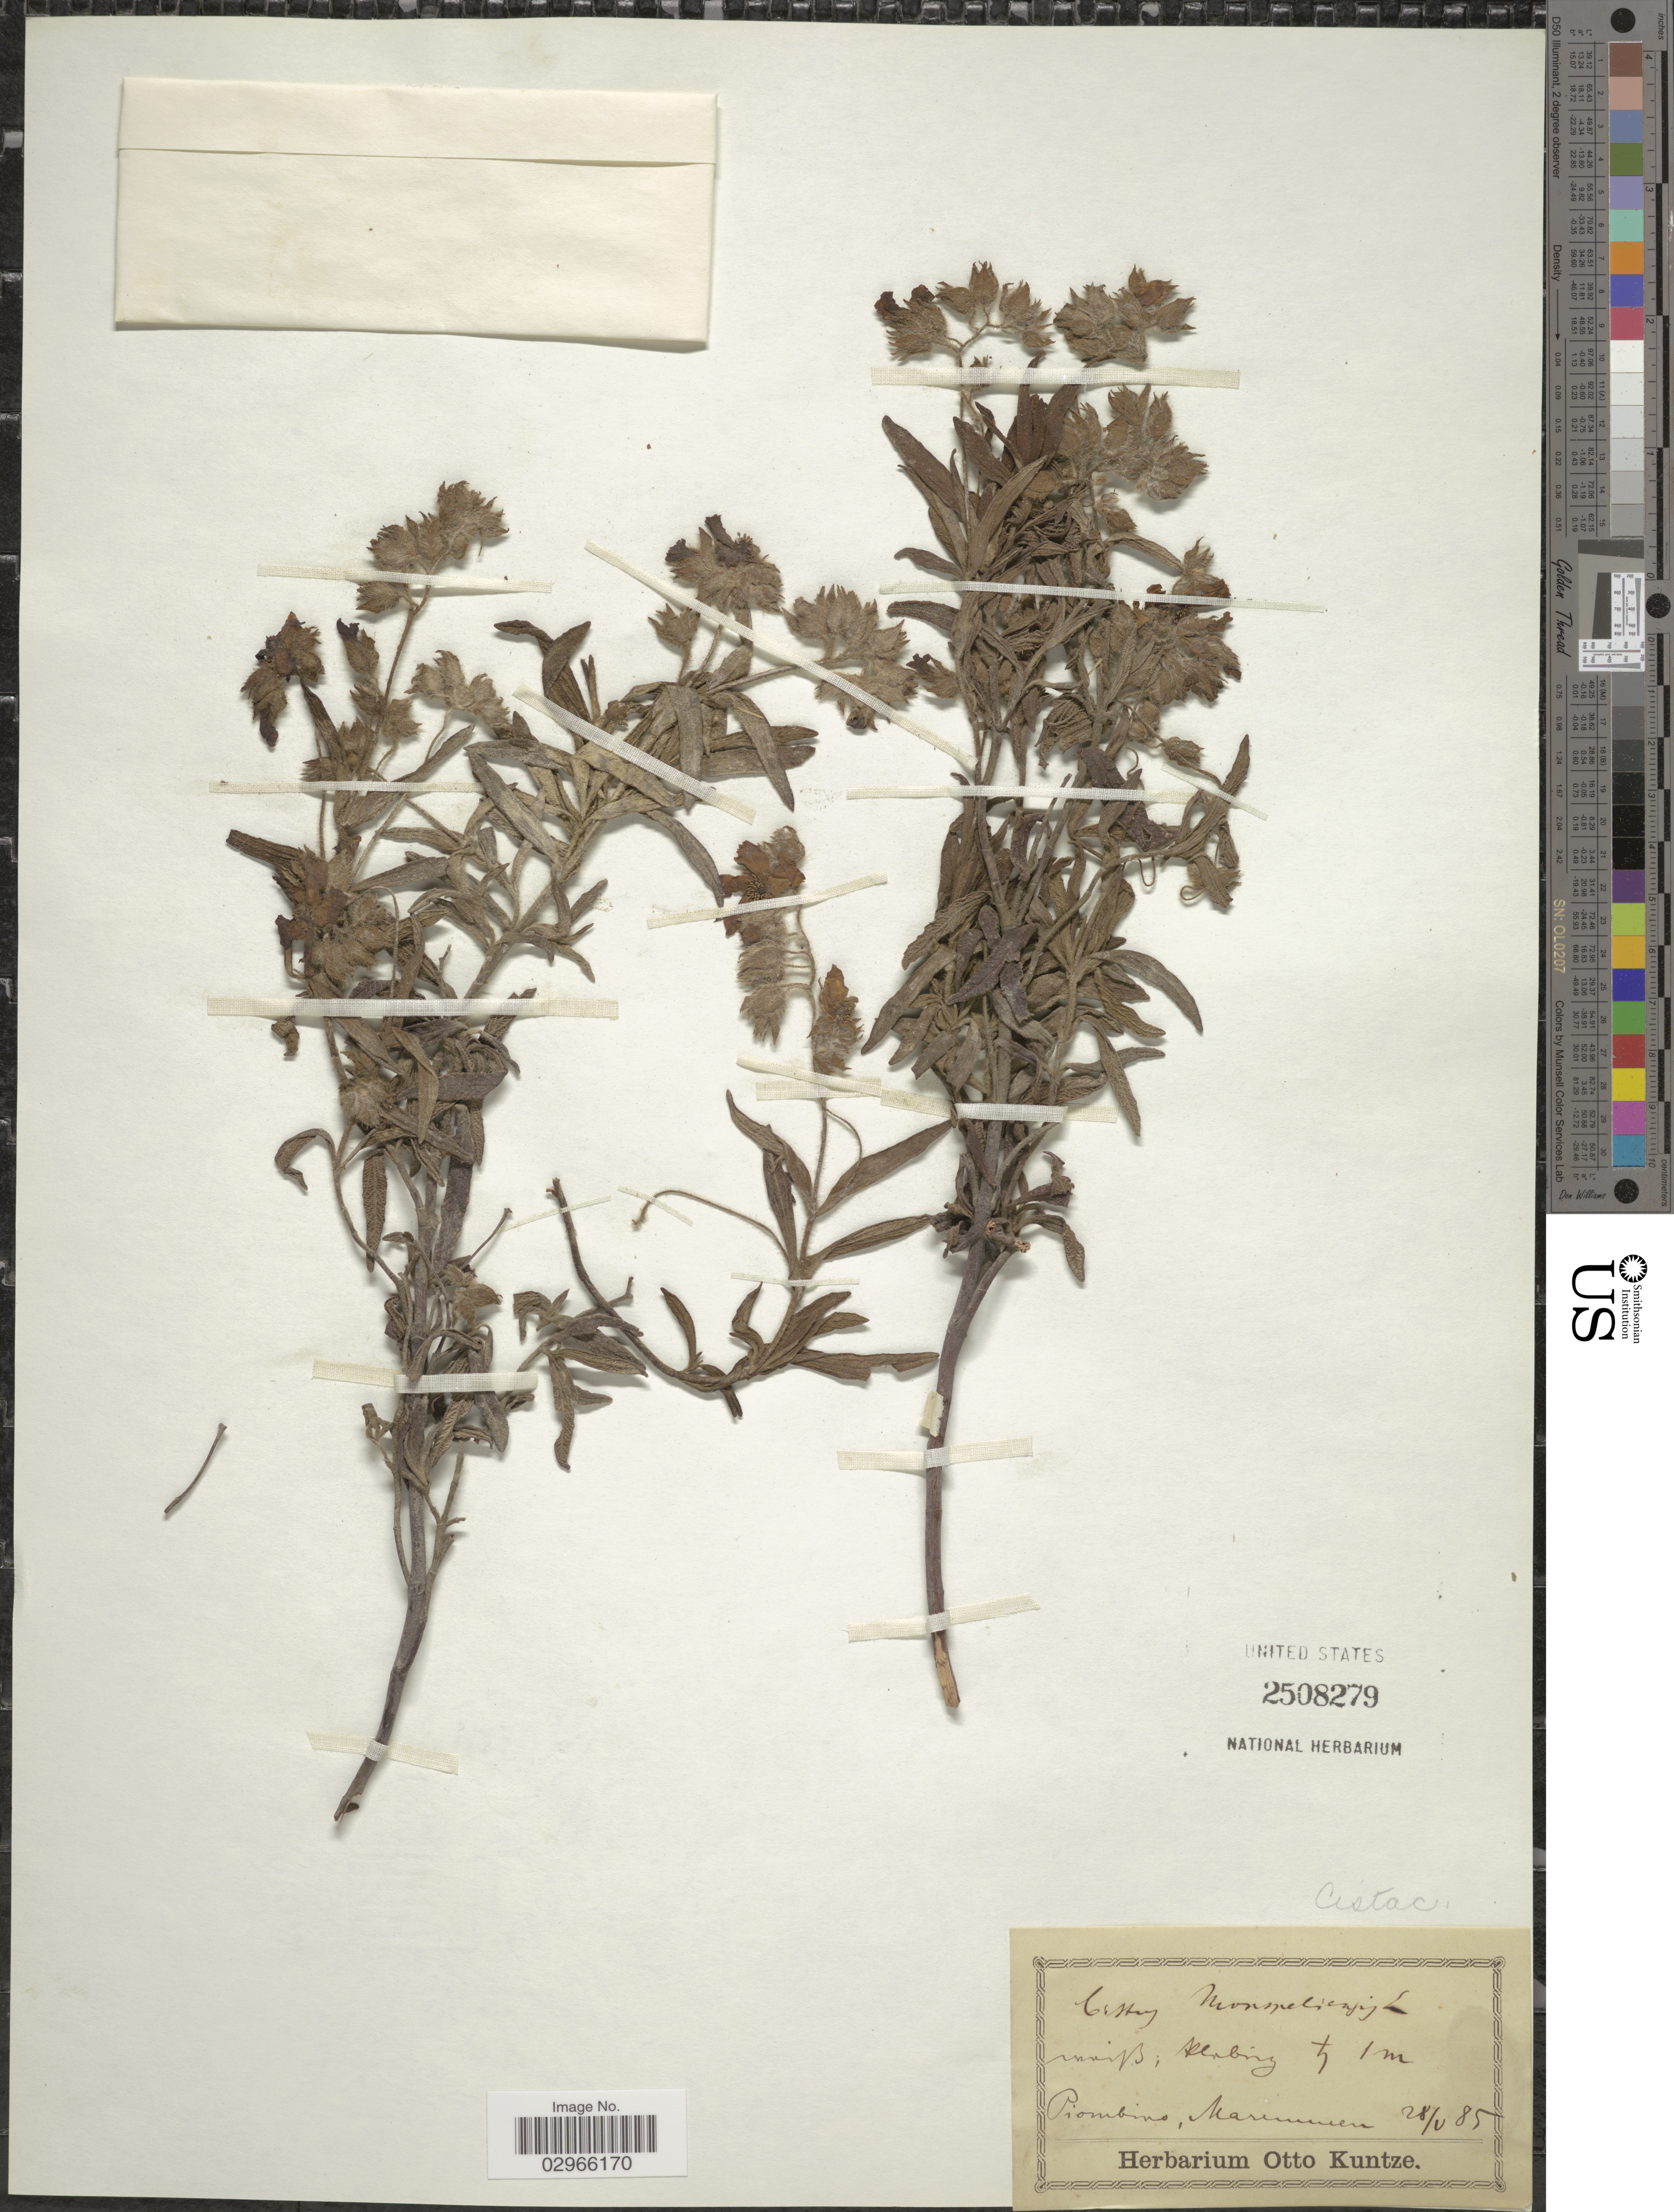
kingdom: Plantae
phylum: Tracheophyta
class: Magnoliopsida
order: Malvales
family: Cistaceae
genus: Cistus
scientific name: Cistus monspeliensis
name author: L.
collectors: ex herb. Otto Kuntze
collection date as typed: Transcribed d/m/y: 28/5/85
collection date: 1885-05-28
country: Italy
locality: Piombino, Mar [illegible text].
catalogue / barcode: US 2508279